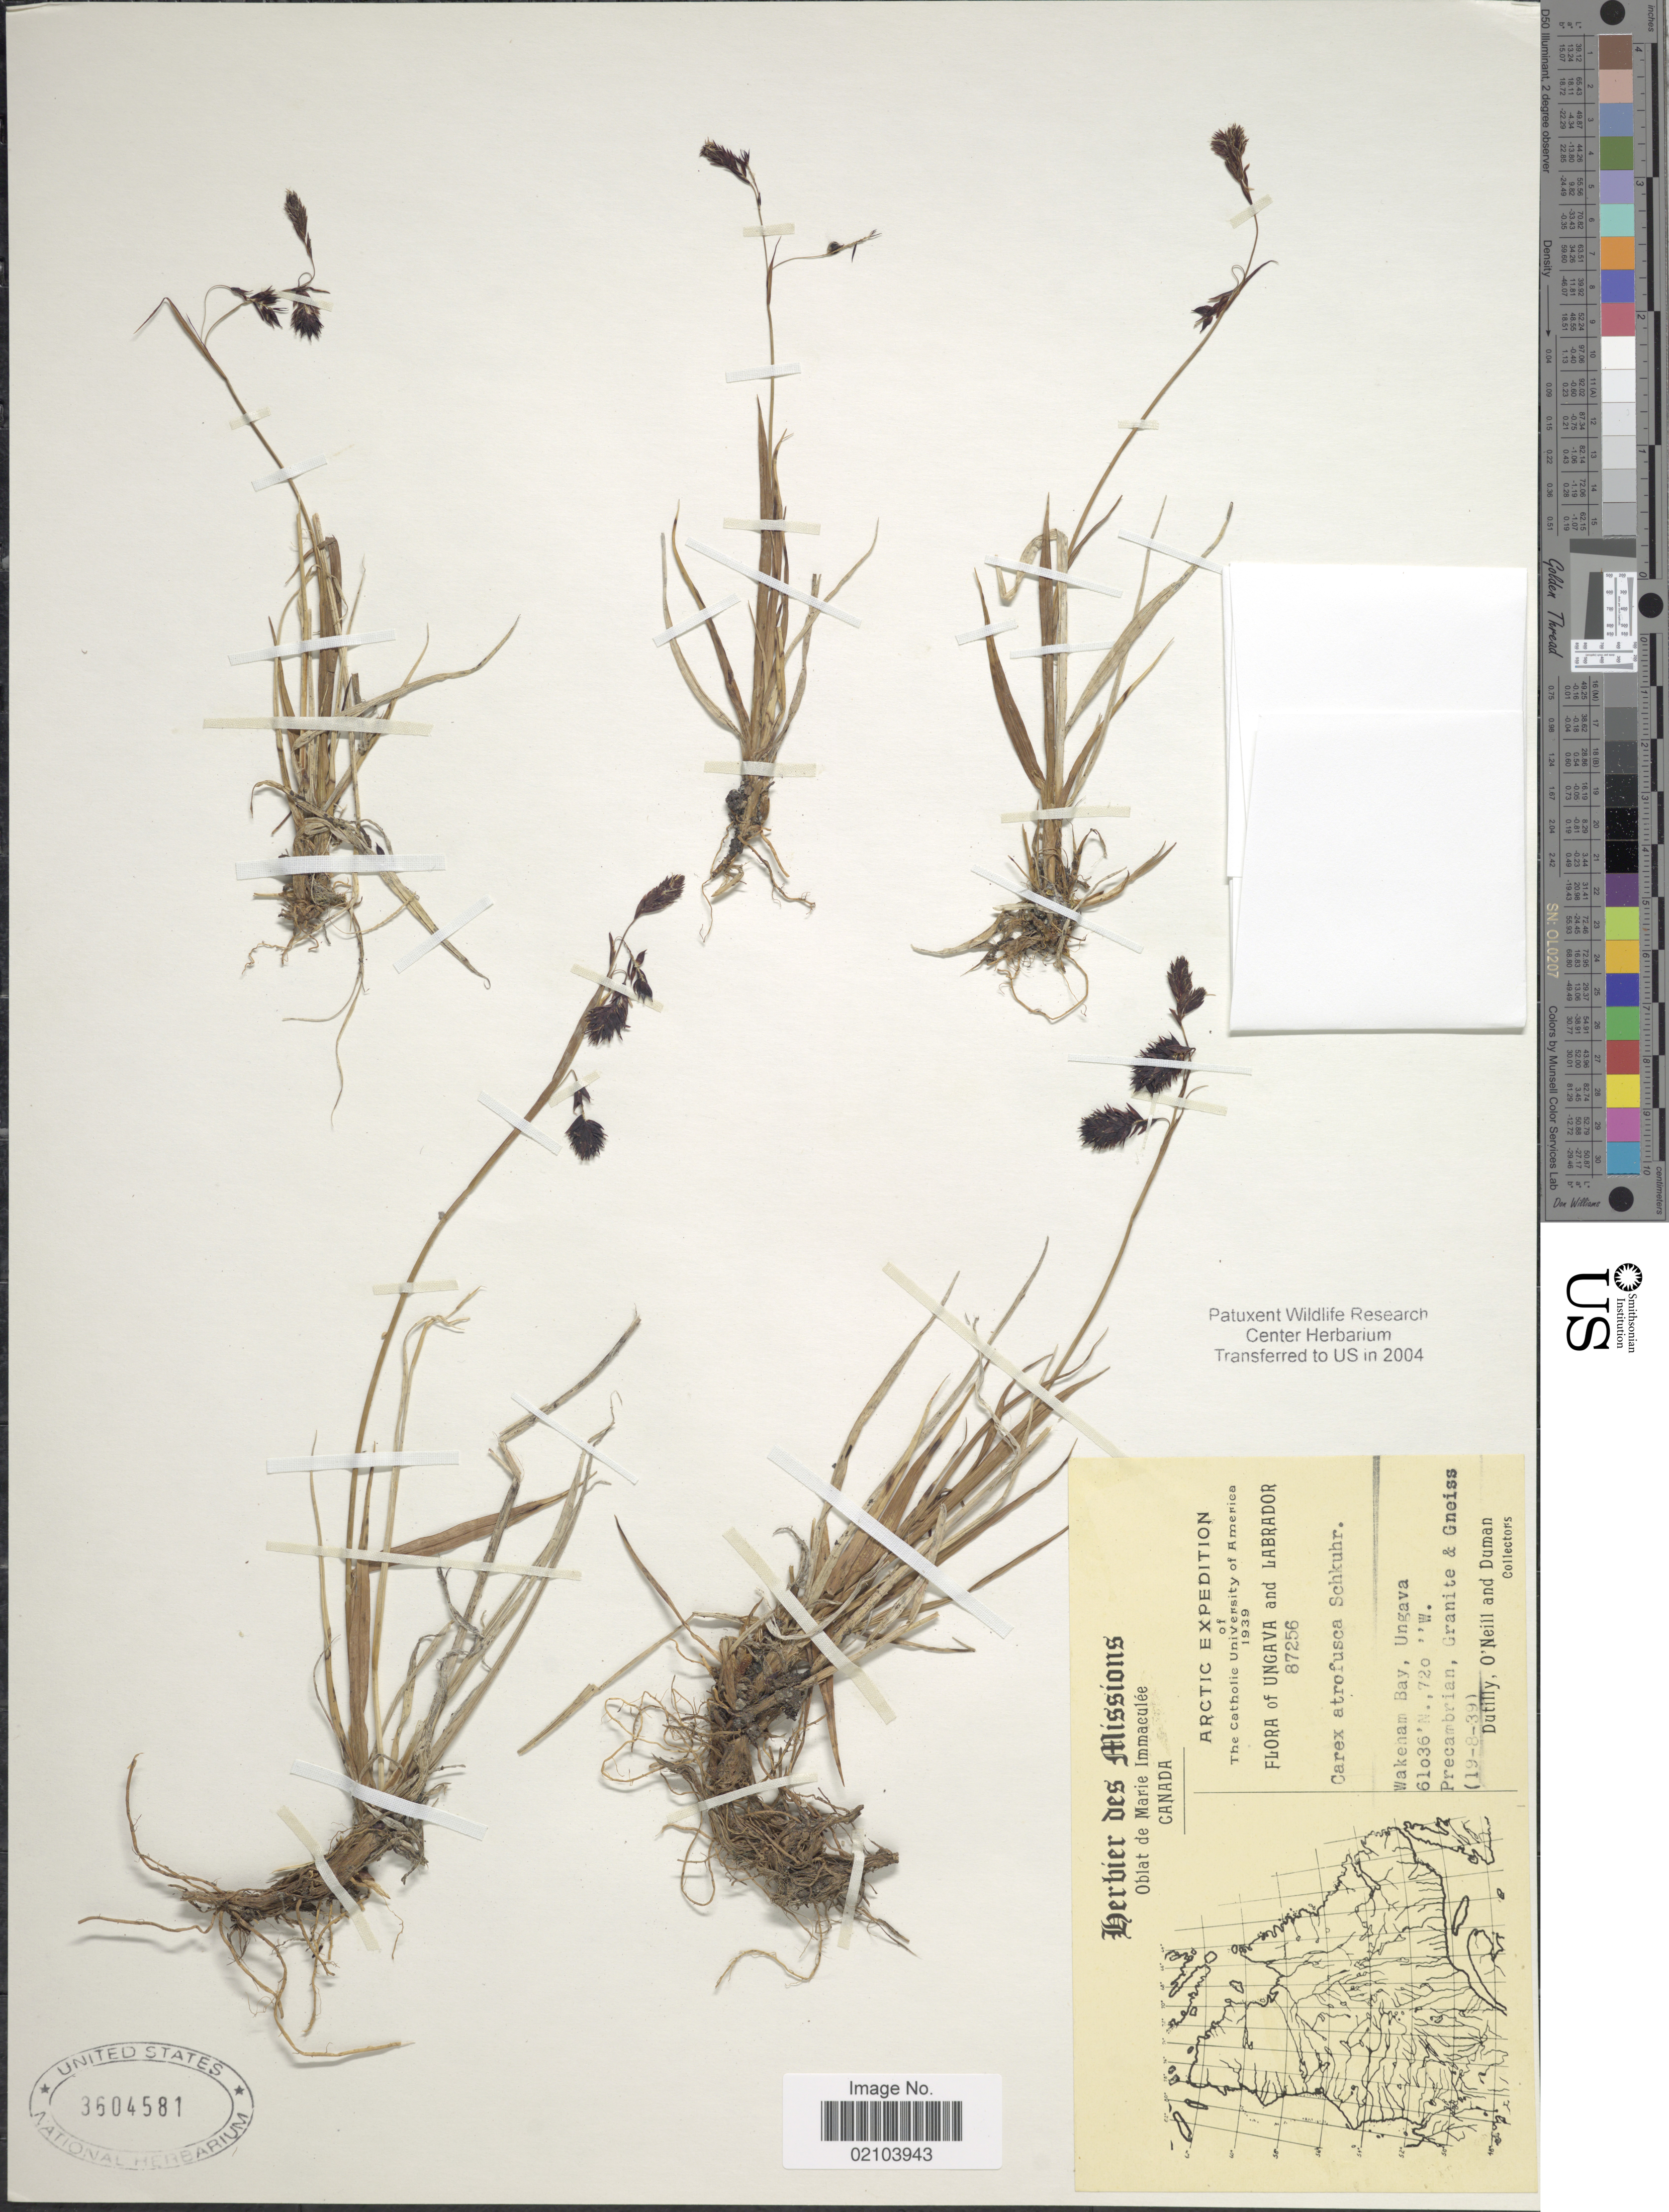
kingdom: Plantae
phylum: Tracheophyta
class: Liliopsida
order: Poales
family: Cyperaceae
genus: Carex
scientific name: Carex atrofusca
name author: Schkuhr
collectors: -. Dutilly, -. O'Neill & -. Duman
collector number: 87256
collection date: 1939-08-19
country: Canada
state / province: Newfoundland and Labrador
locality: Ungava and Labrador. Wakeham Bay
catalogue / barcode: US 3604581